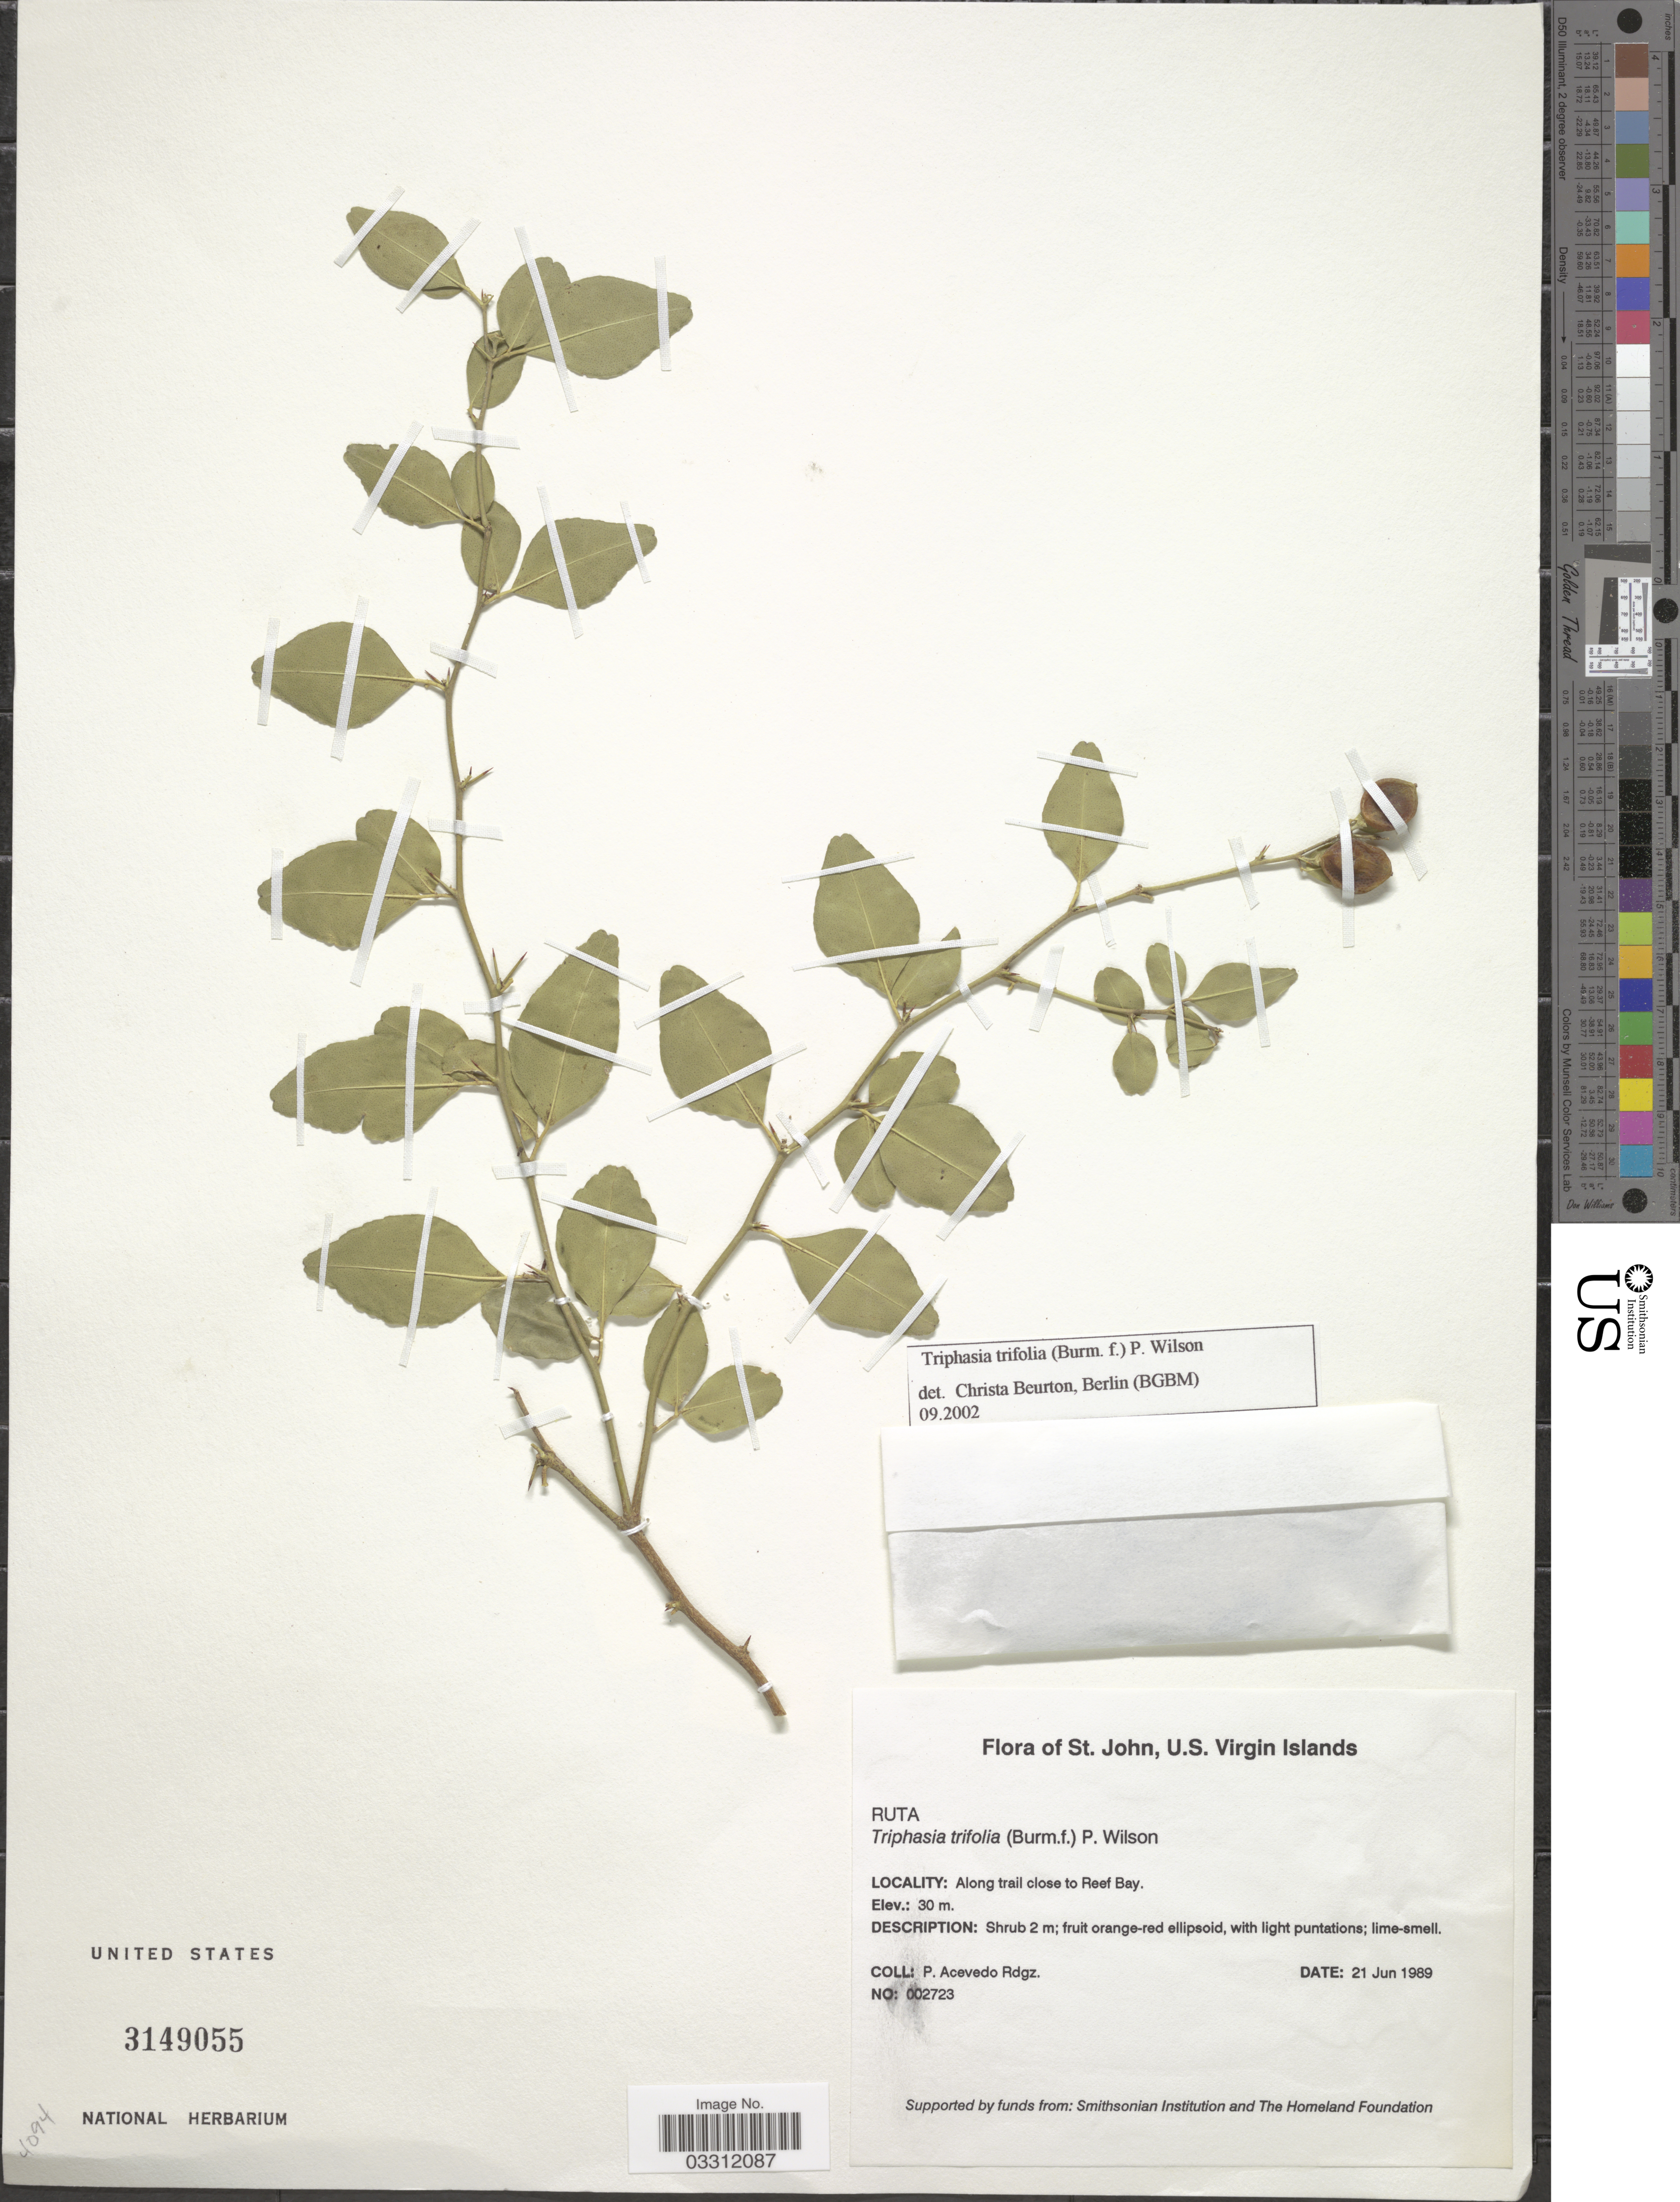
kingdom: Plantae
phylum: Tracheophyta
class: Magnoliopsida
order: Sapindales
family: Rutaceae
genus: Triphasia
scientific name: Triphasia trifoliata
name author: DC.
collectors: P. Acevedo-Rodr.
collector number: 002723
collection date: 1989-06-21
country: U.S. Virgin Islands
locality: St. John, Along trail close to Reef Bay.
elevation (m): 30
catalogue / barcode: US 3149055